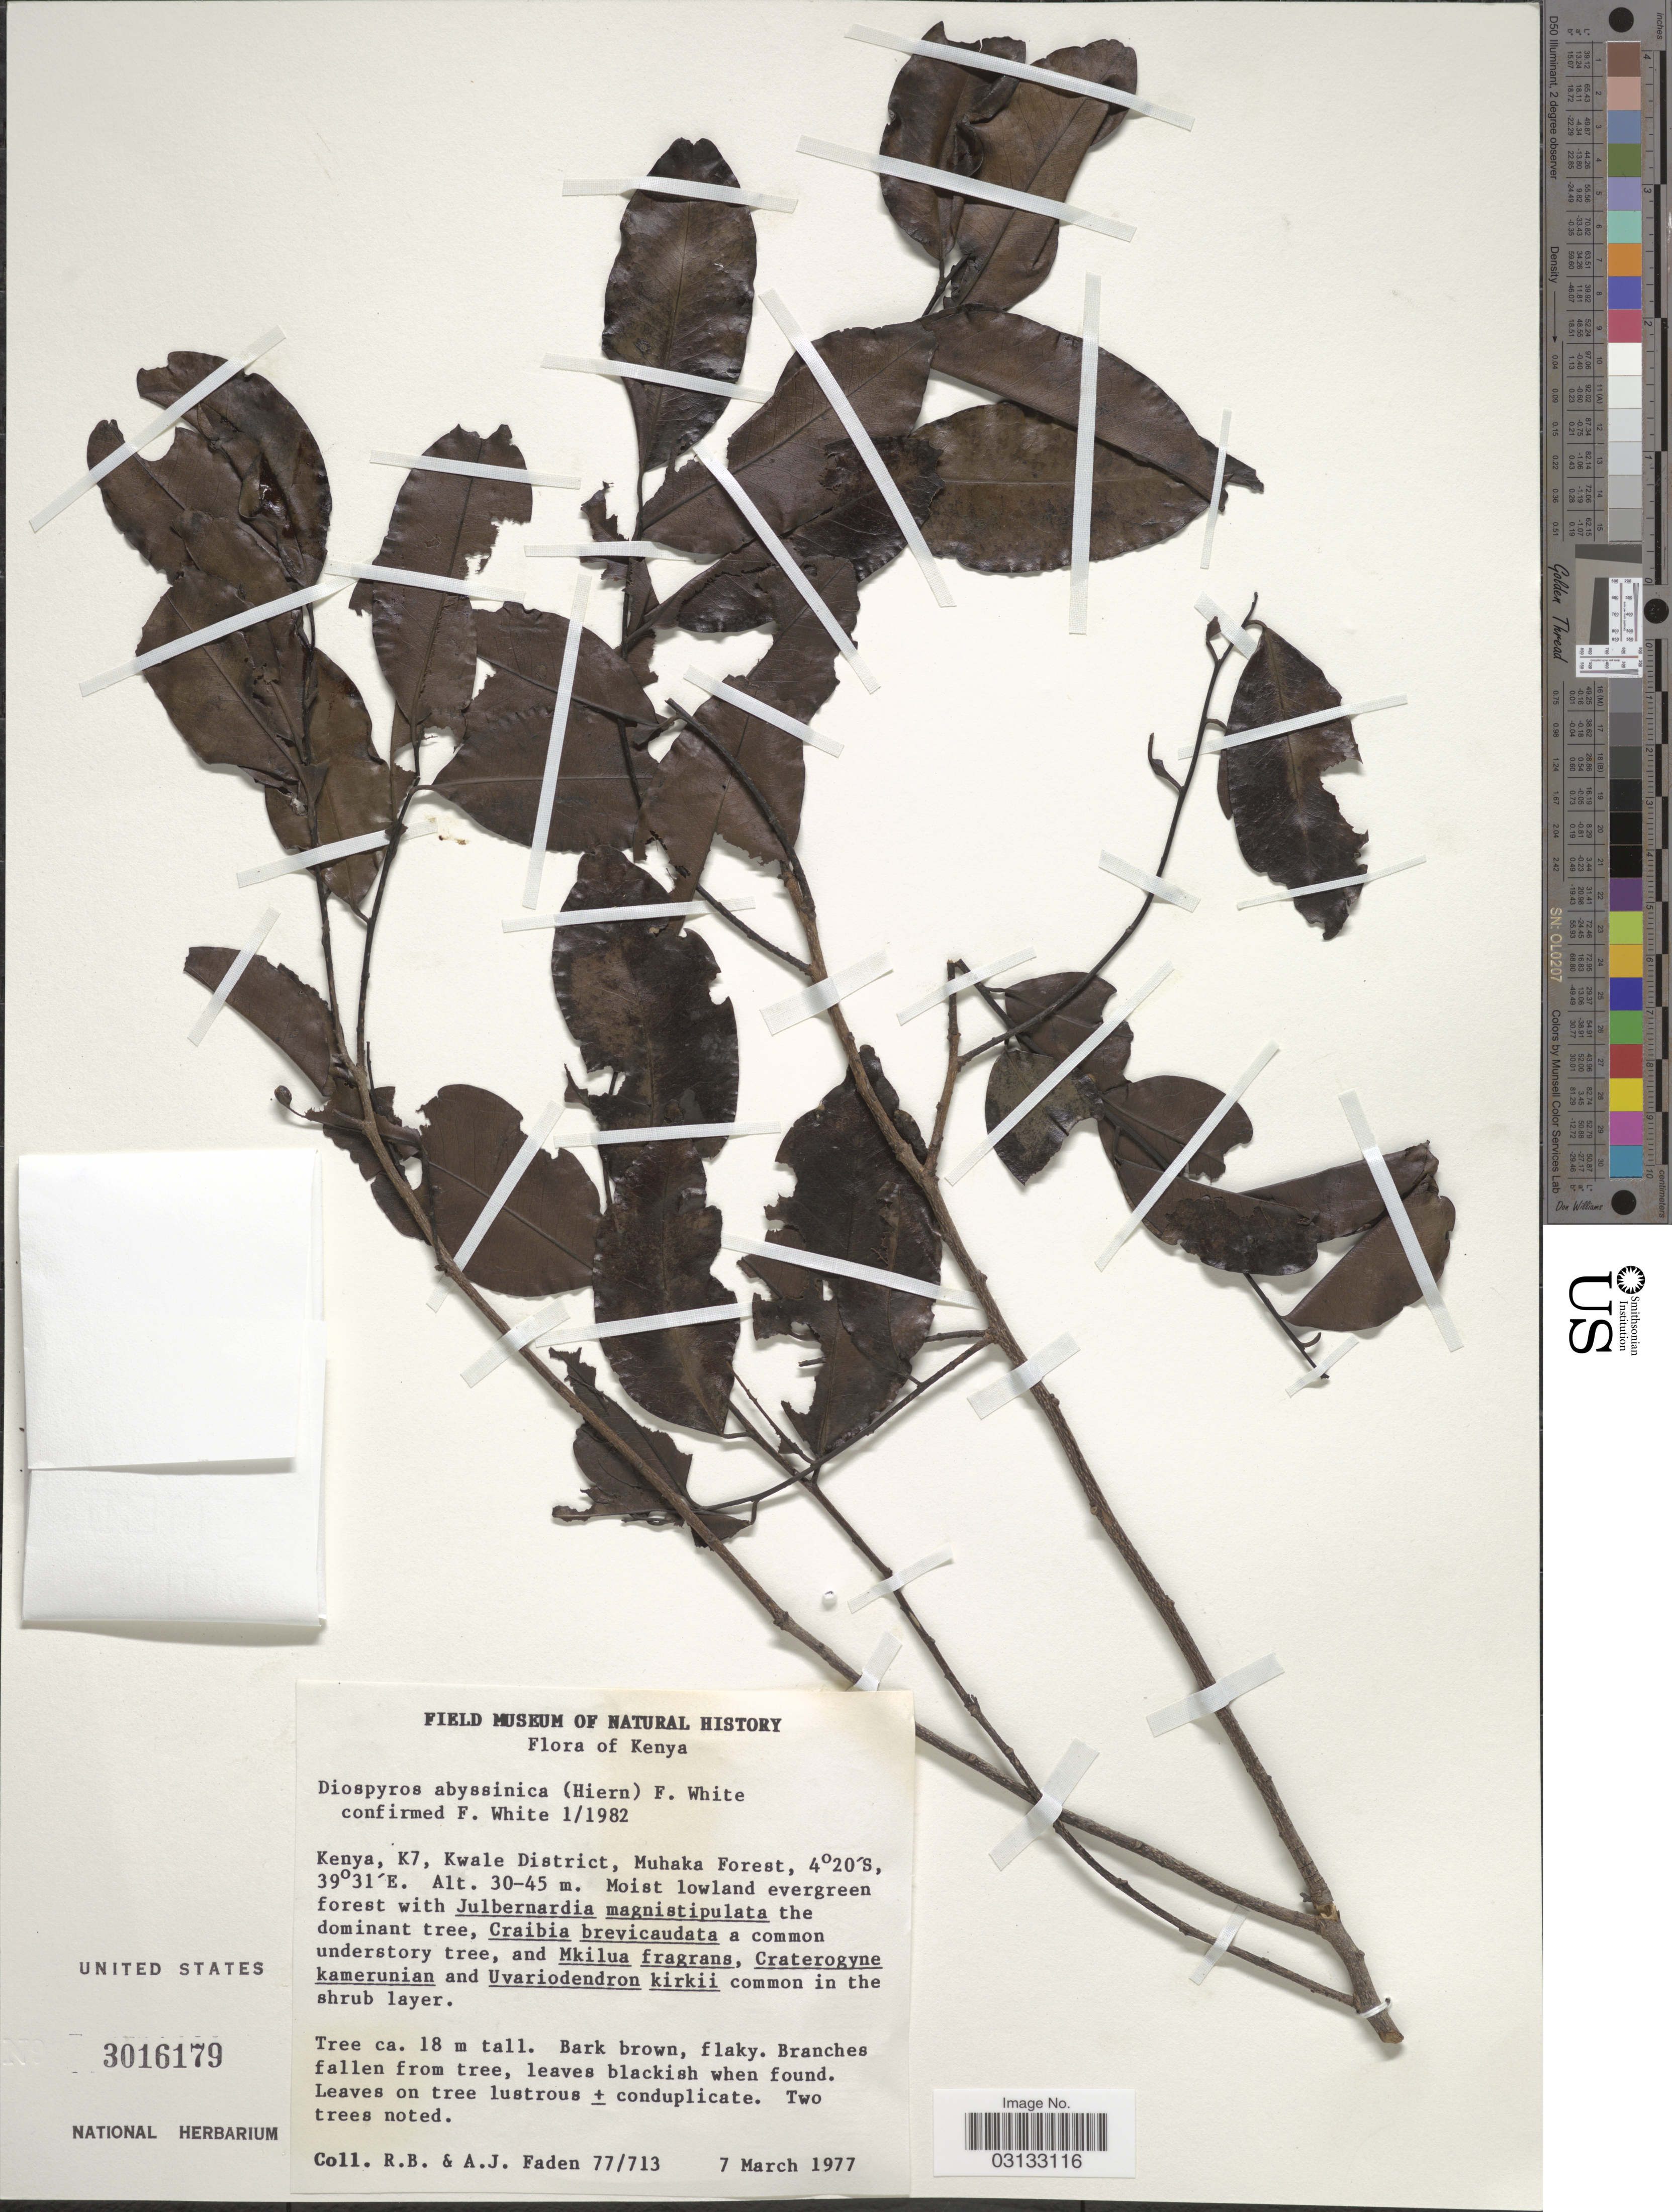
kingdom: Plantae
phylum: Tracheophyta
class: Magnoliopsida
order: Ericales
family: Ebenaceae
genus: Diospyros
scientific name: Diospyros abyssinica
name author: (Hiern) F. White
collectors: R. B. Faden & A. J. Faden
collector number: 77/713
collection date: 1977-03-07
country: Kenya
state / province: Kwale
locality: Kenya, K7, Kwale District, Muhaka Forest.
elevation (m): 30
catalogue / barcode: US 3016179